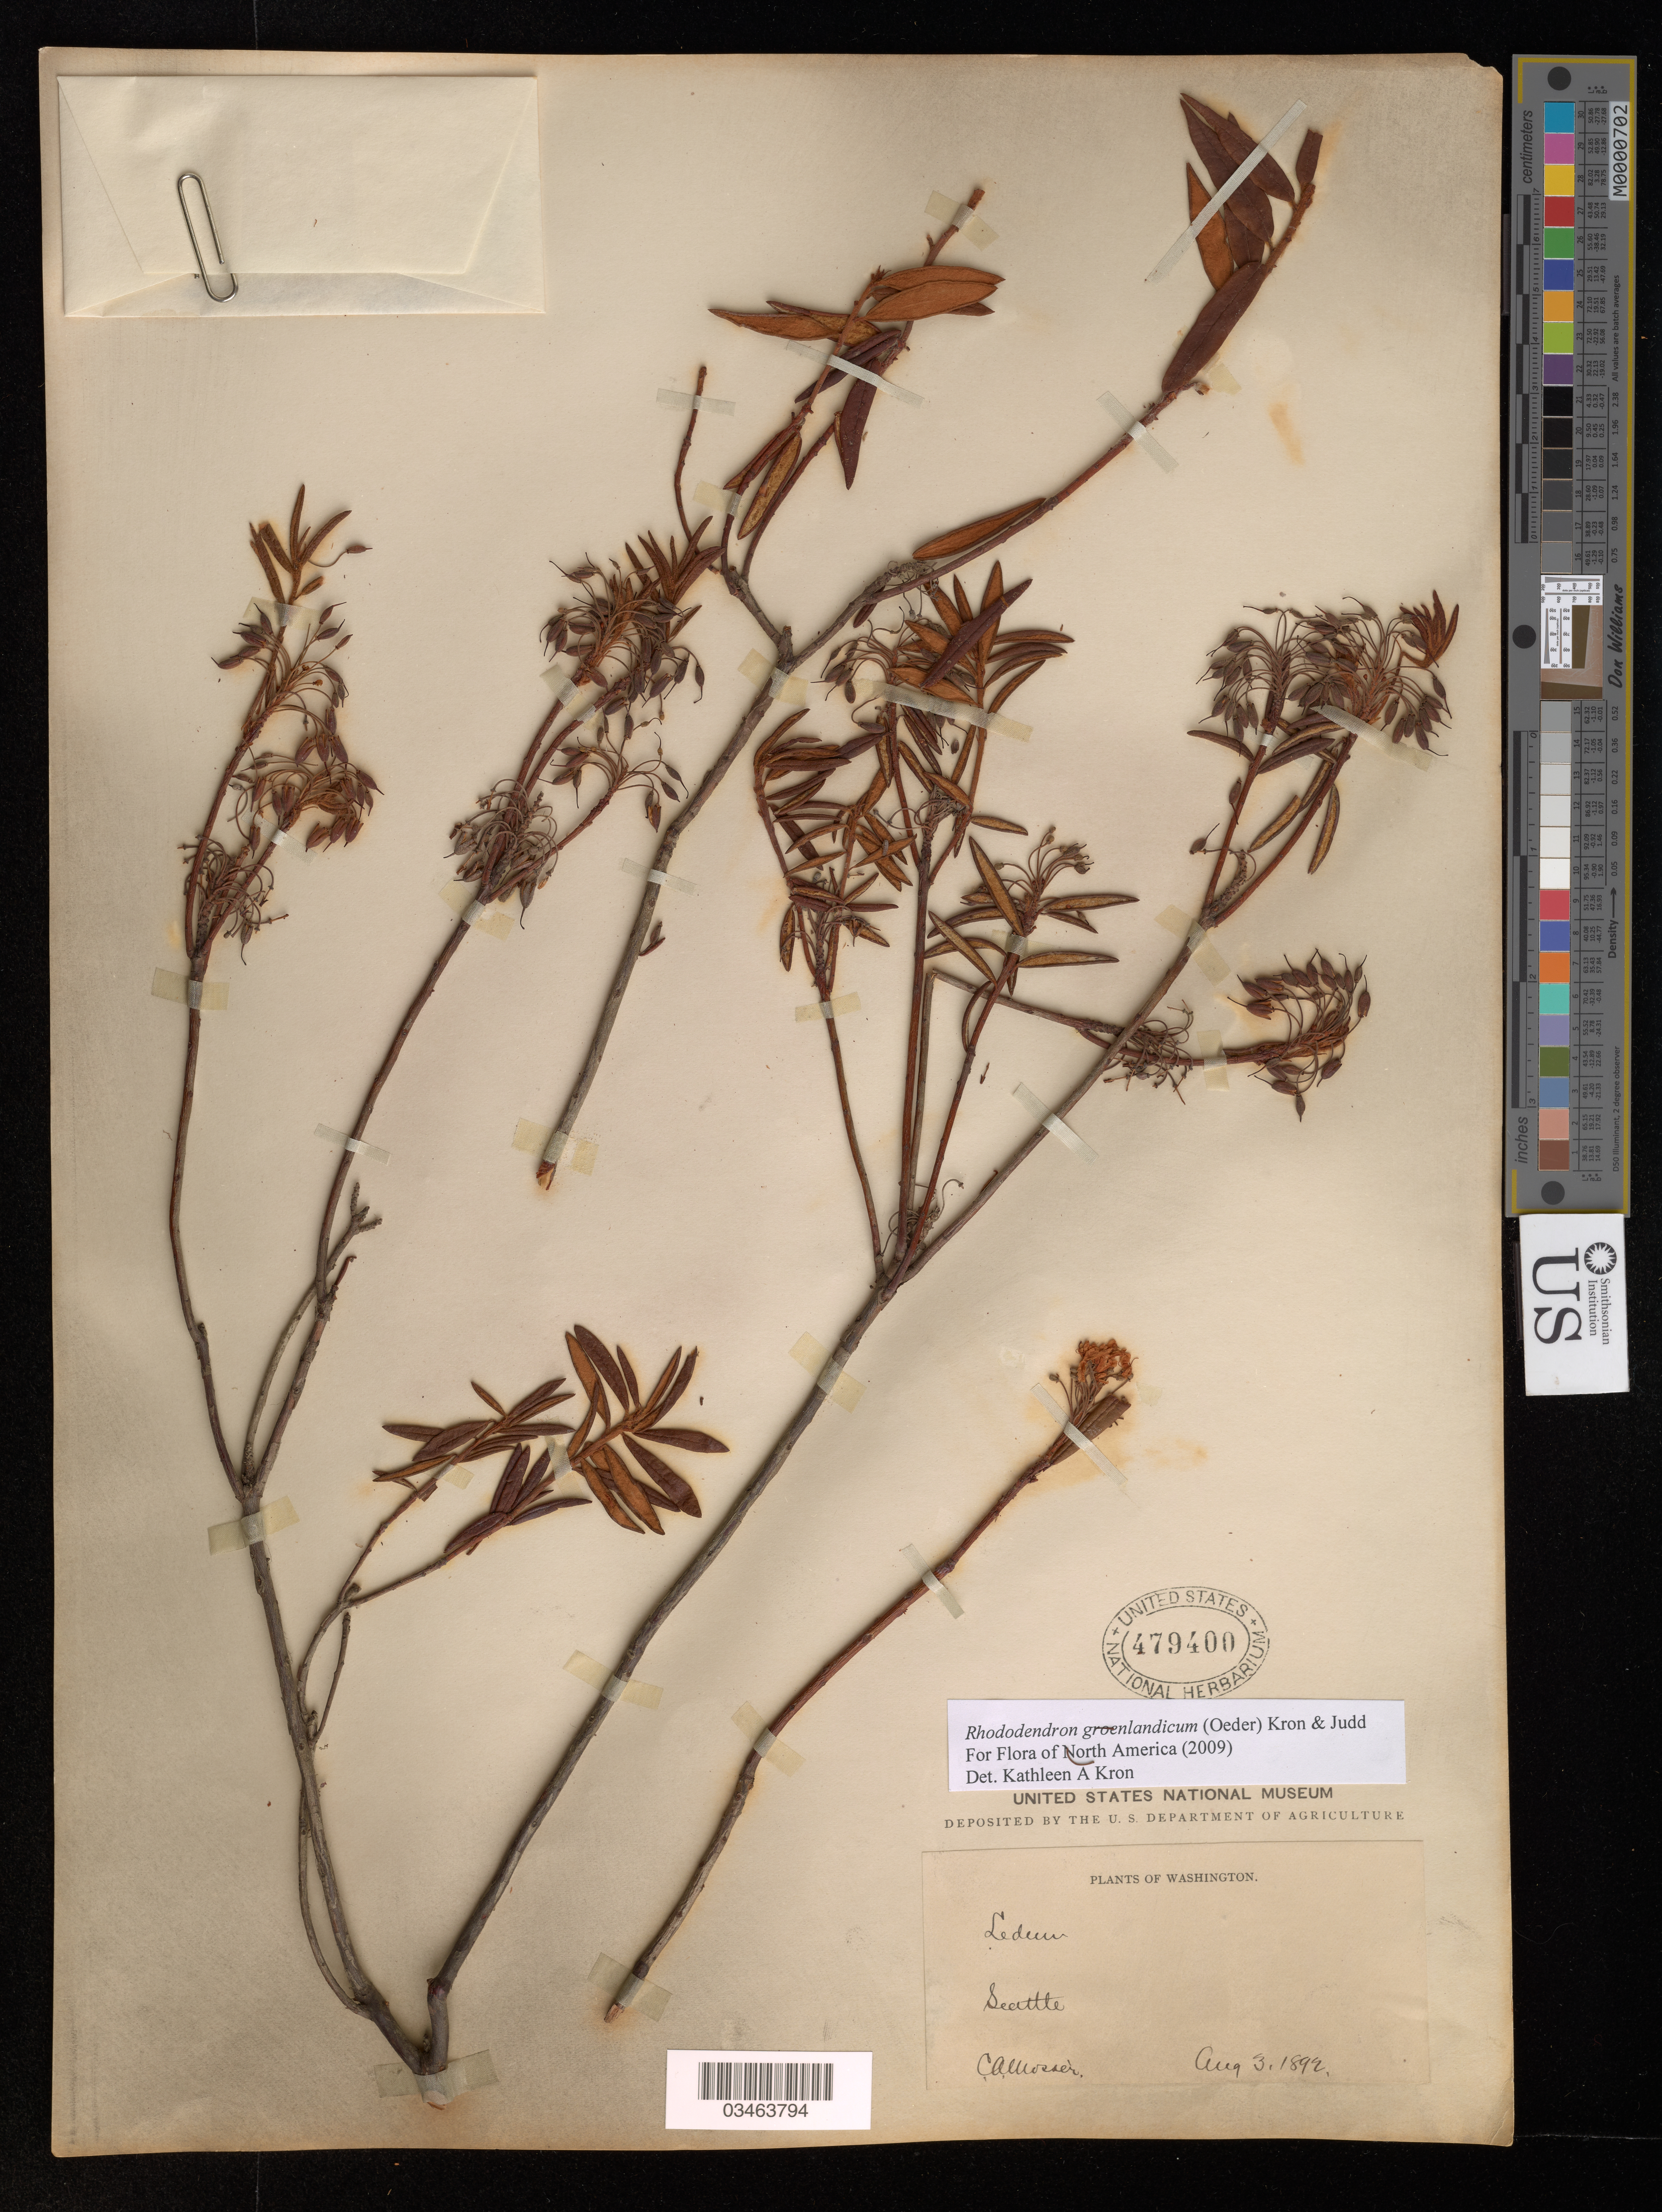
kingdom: Plantae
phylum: Tracheophyta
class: Magnoliopsida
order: Ericales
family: Ericaceae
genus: Rhododendron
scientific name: Rhododendron groenlandicum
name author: (Oeder) Kron & Judd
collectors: C. A. Mosier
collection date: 1892-08-03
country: United States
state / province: Washington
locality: Seattle.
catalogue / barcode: US 479400